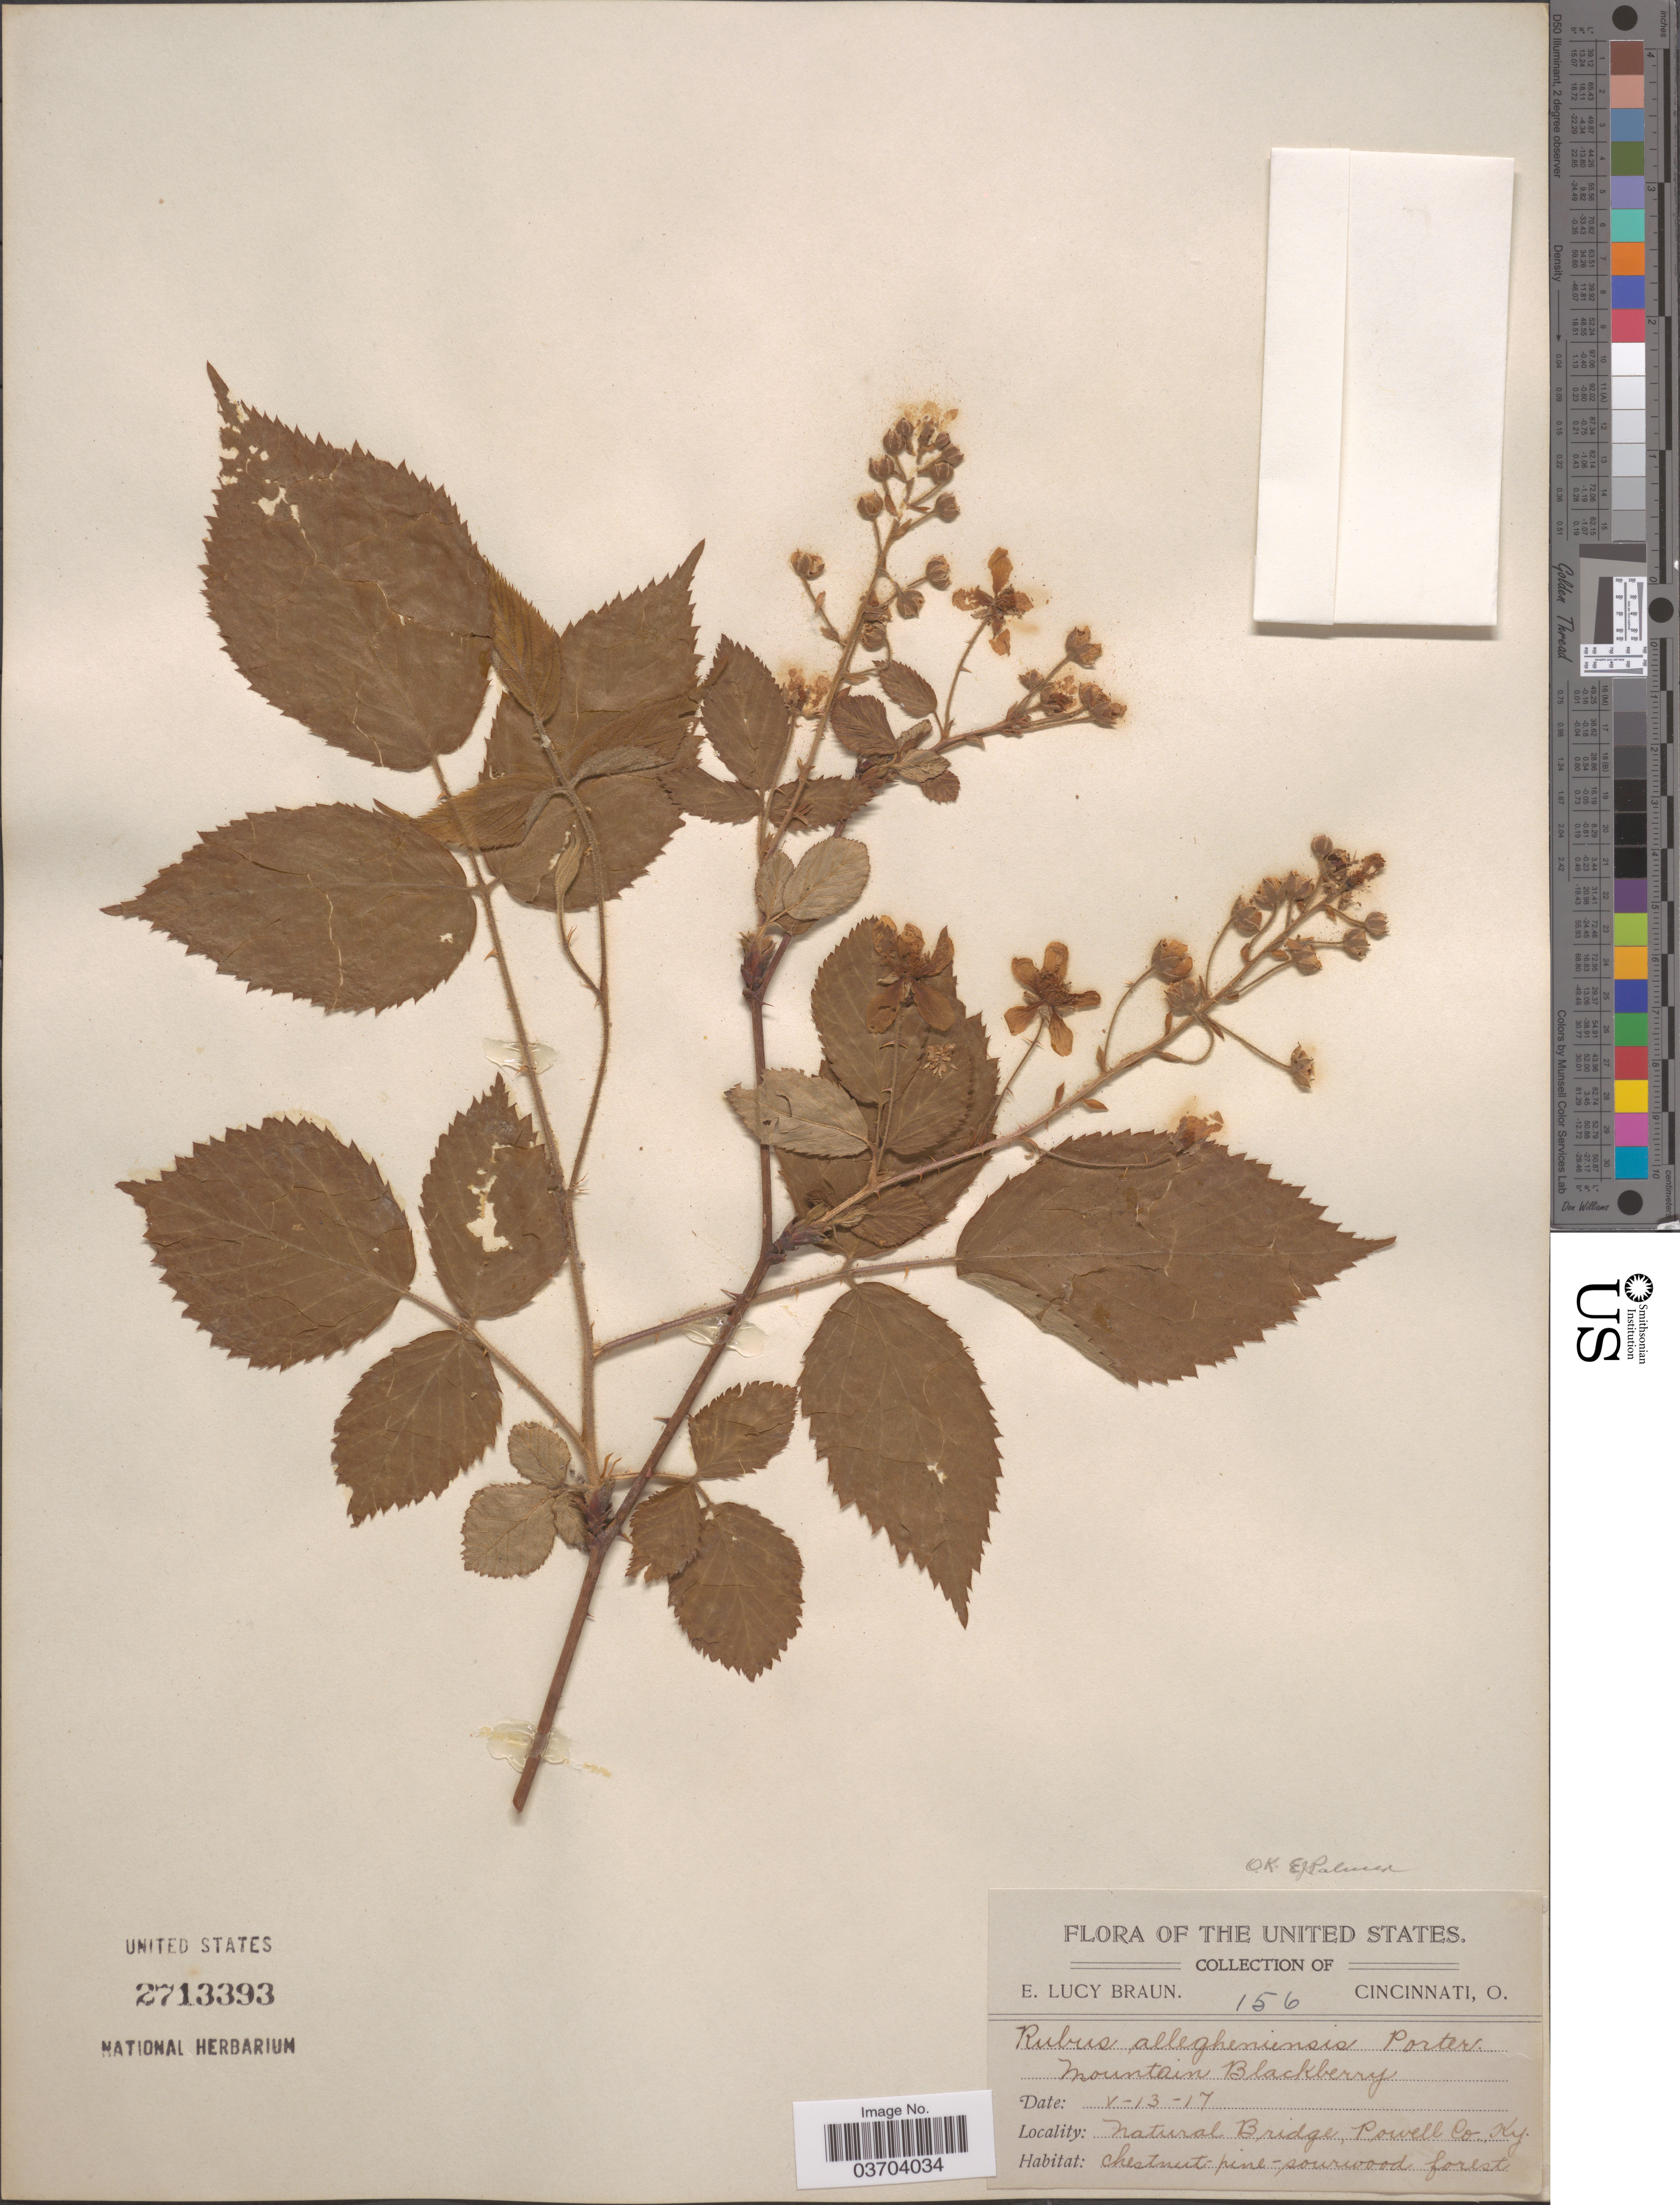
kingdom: Plantae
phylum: Tracheophyta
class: Magnoliopsida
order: Rosales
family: Rosaceae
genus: Rubus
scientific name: Rubus allegheniensis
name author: Porter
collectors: E. L. Braun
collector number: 156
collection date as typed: Transcribed d/m/y: 13/5/17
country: United States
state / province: Kentucky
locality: Natural Bridge, Powell Co.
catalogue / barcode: US 2713393